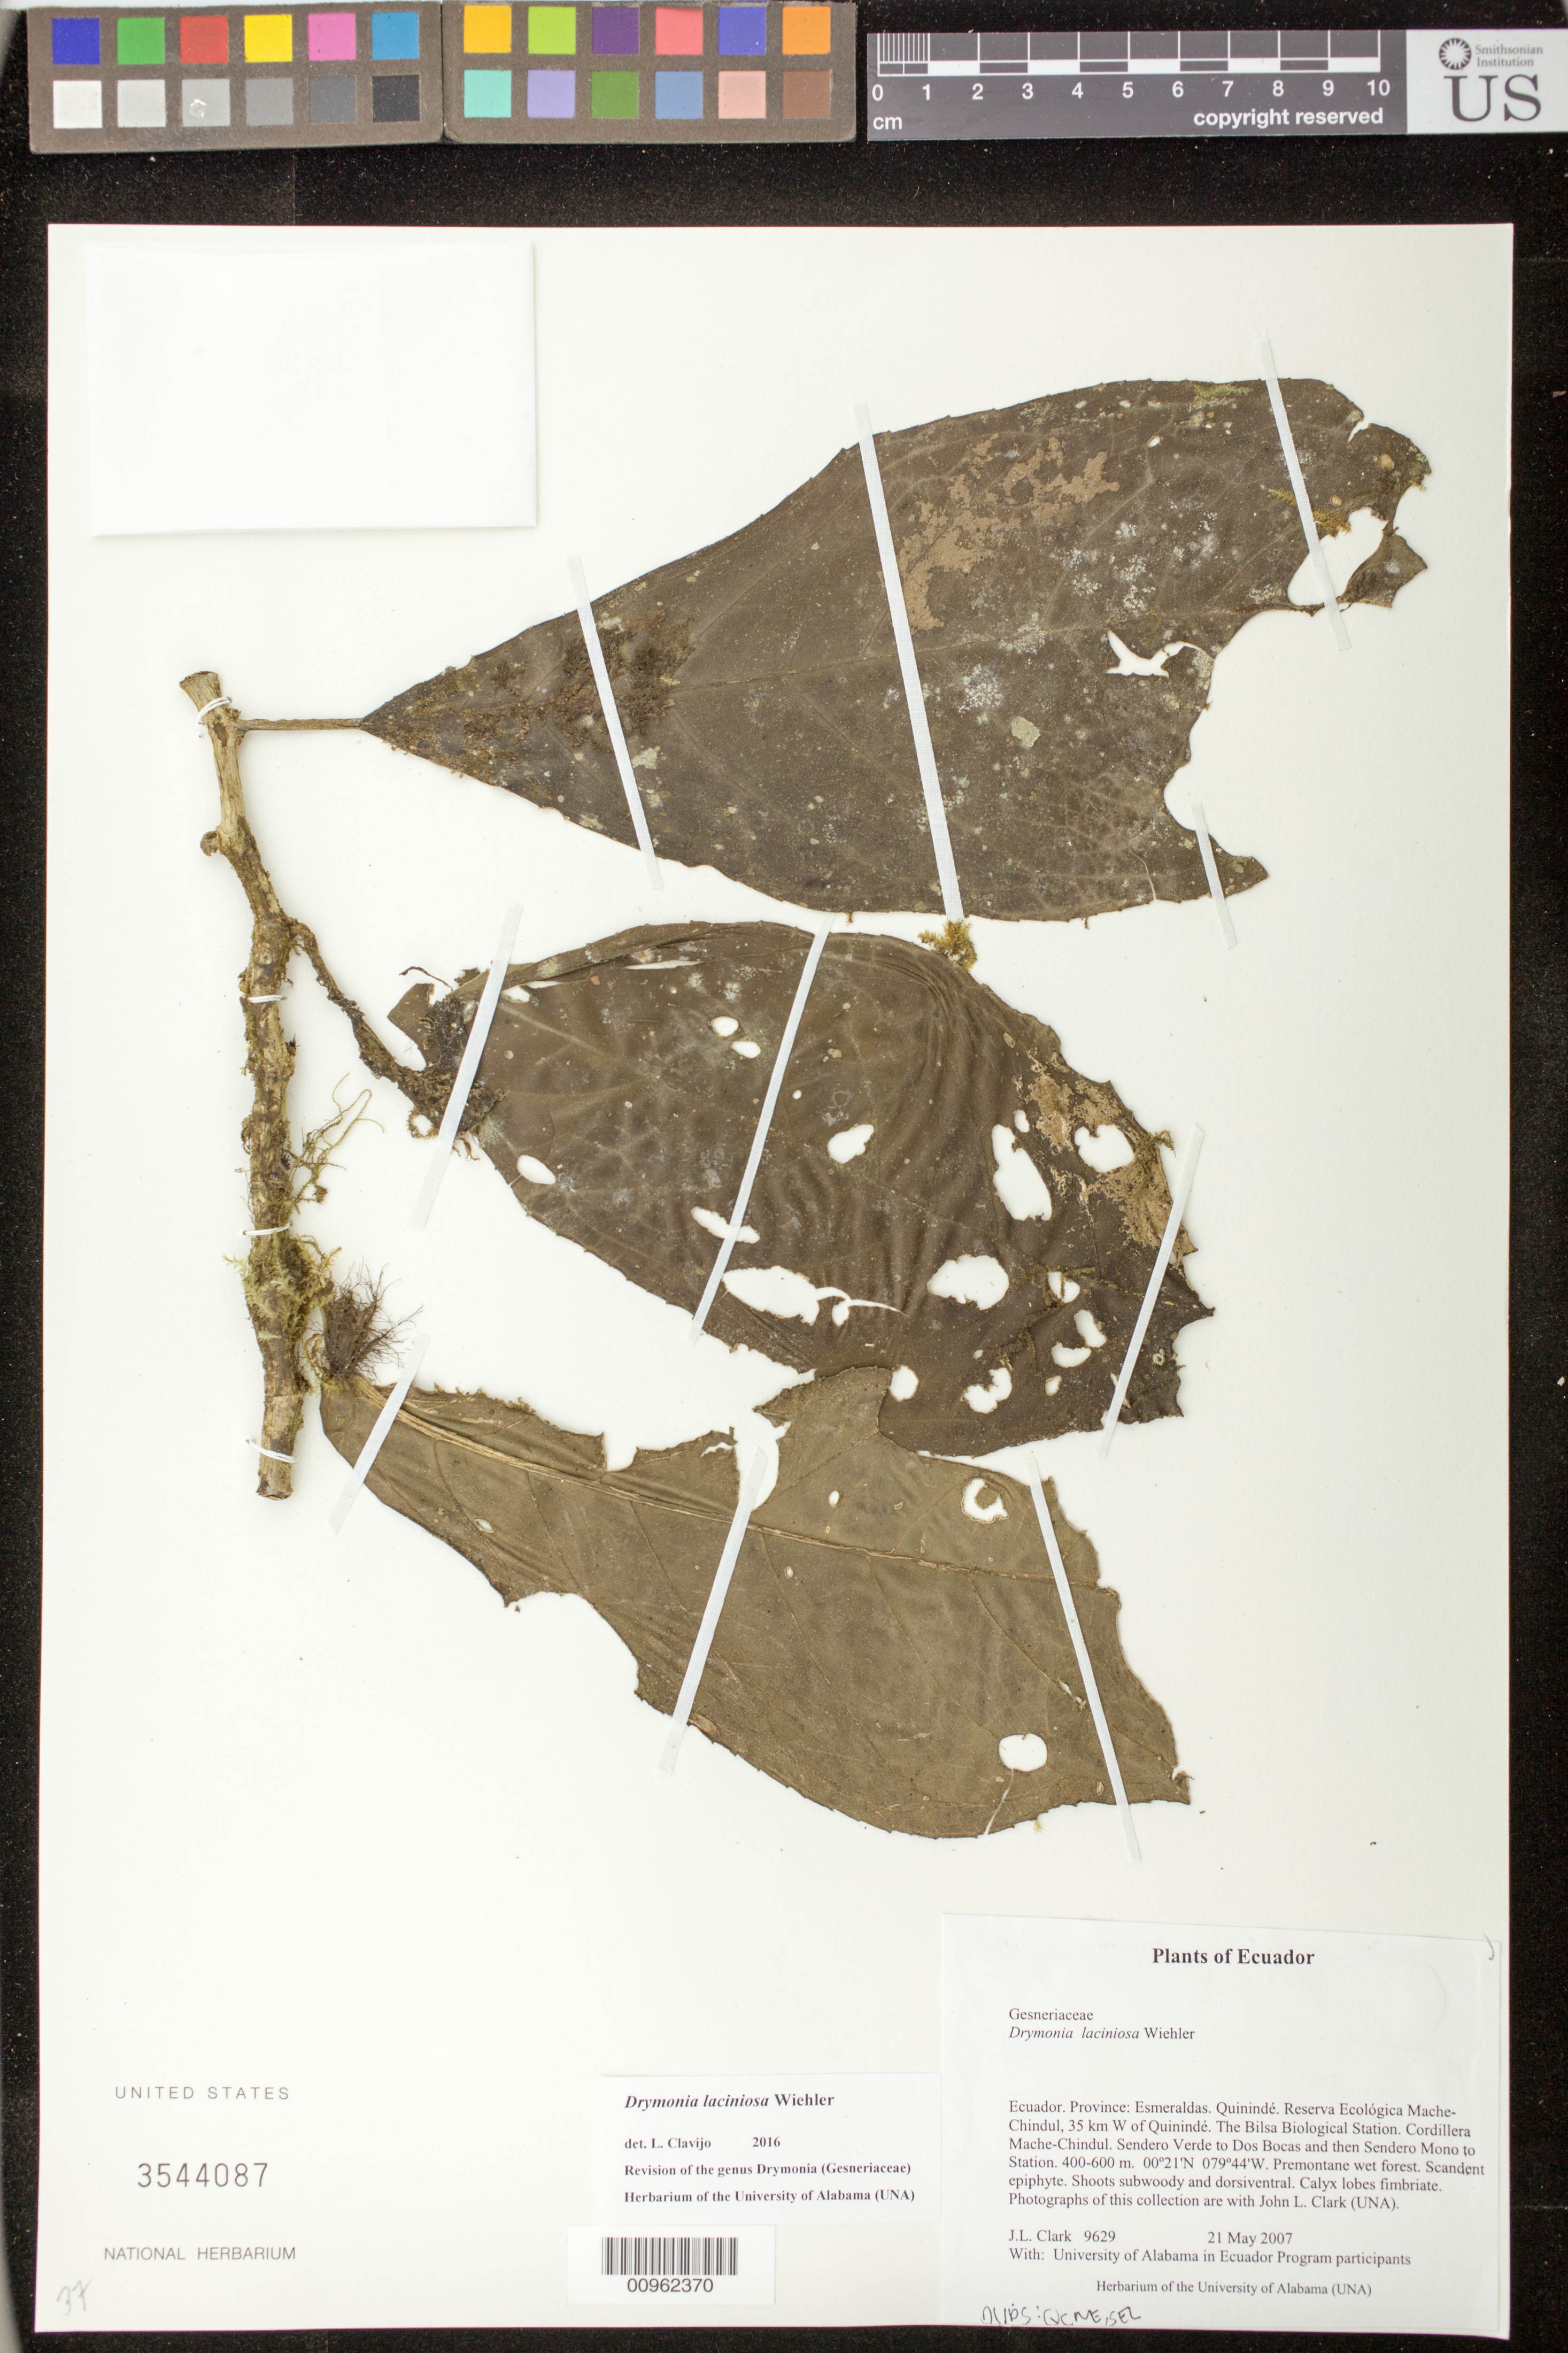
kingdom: Plantae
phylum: Tracheophyta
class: Magnoliopsida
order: Lamiales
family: Gesneriaceae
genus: Drymonia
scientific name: Drymonia laciniosa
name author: Wiehler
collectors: J. L. Clark & University of Alabama in Ecuador Program participants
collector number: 9629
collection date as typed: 21 May 2007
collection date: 2007-05-21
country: Ecuador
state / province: Esmeraldas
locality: Quinindé. Reserva Ecológica Mache-Chindul, 35 km W of Quinindé. The Bilsa Biological Station. Cordillera Mache-Chindul. Sendero Verde to Dos Bocas and then Sendero Mono to Station.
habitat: Premontane wet forest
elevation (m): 400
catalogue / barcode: US 3544087